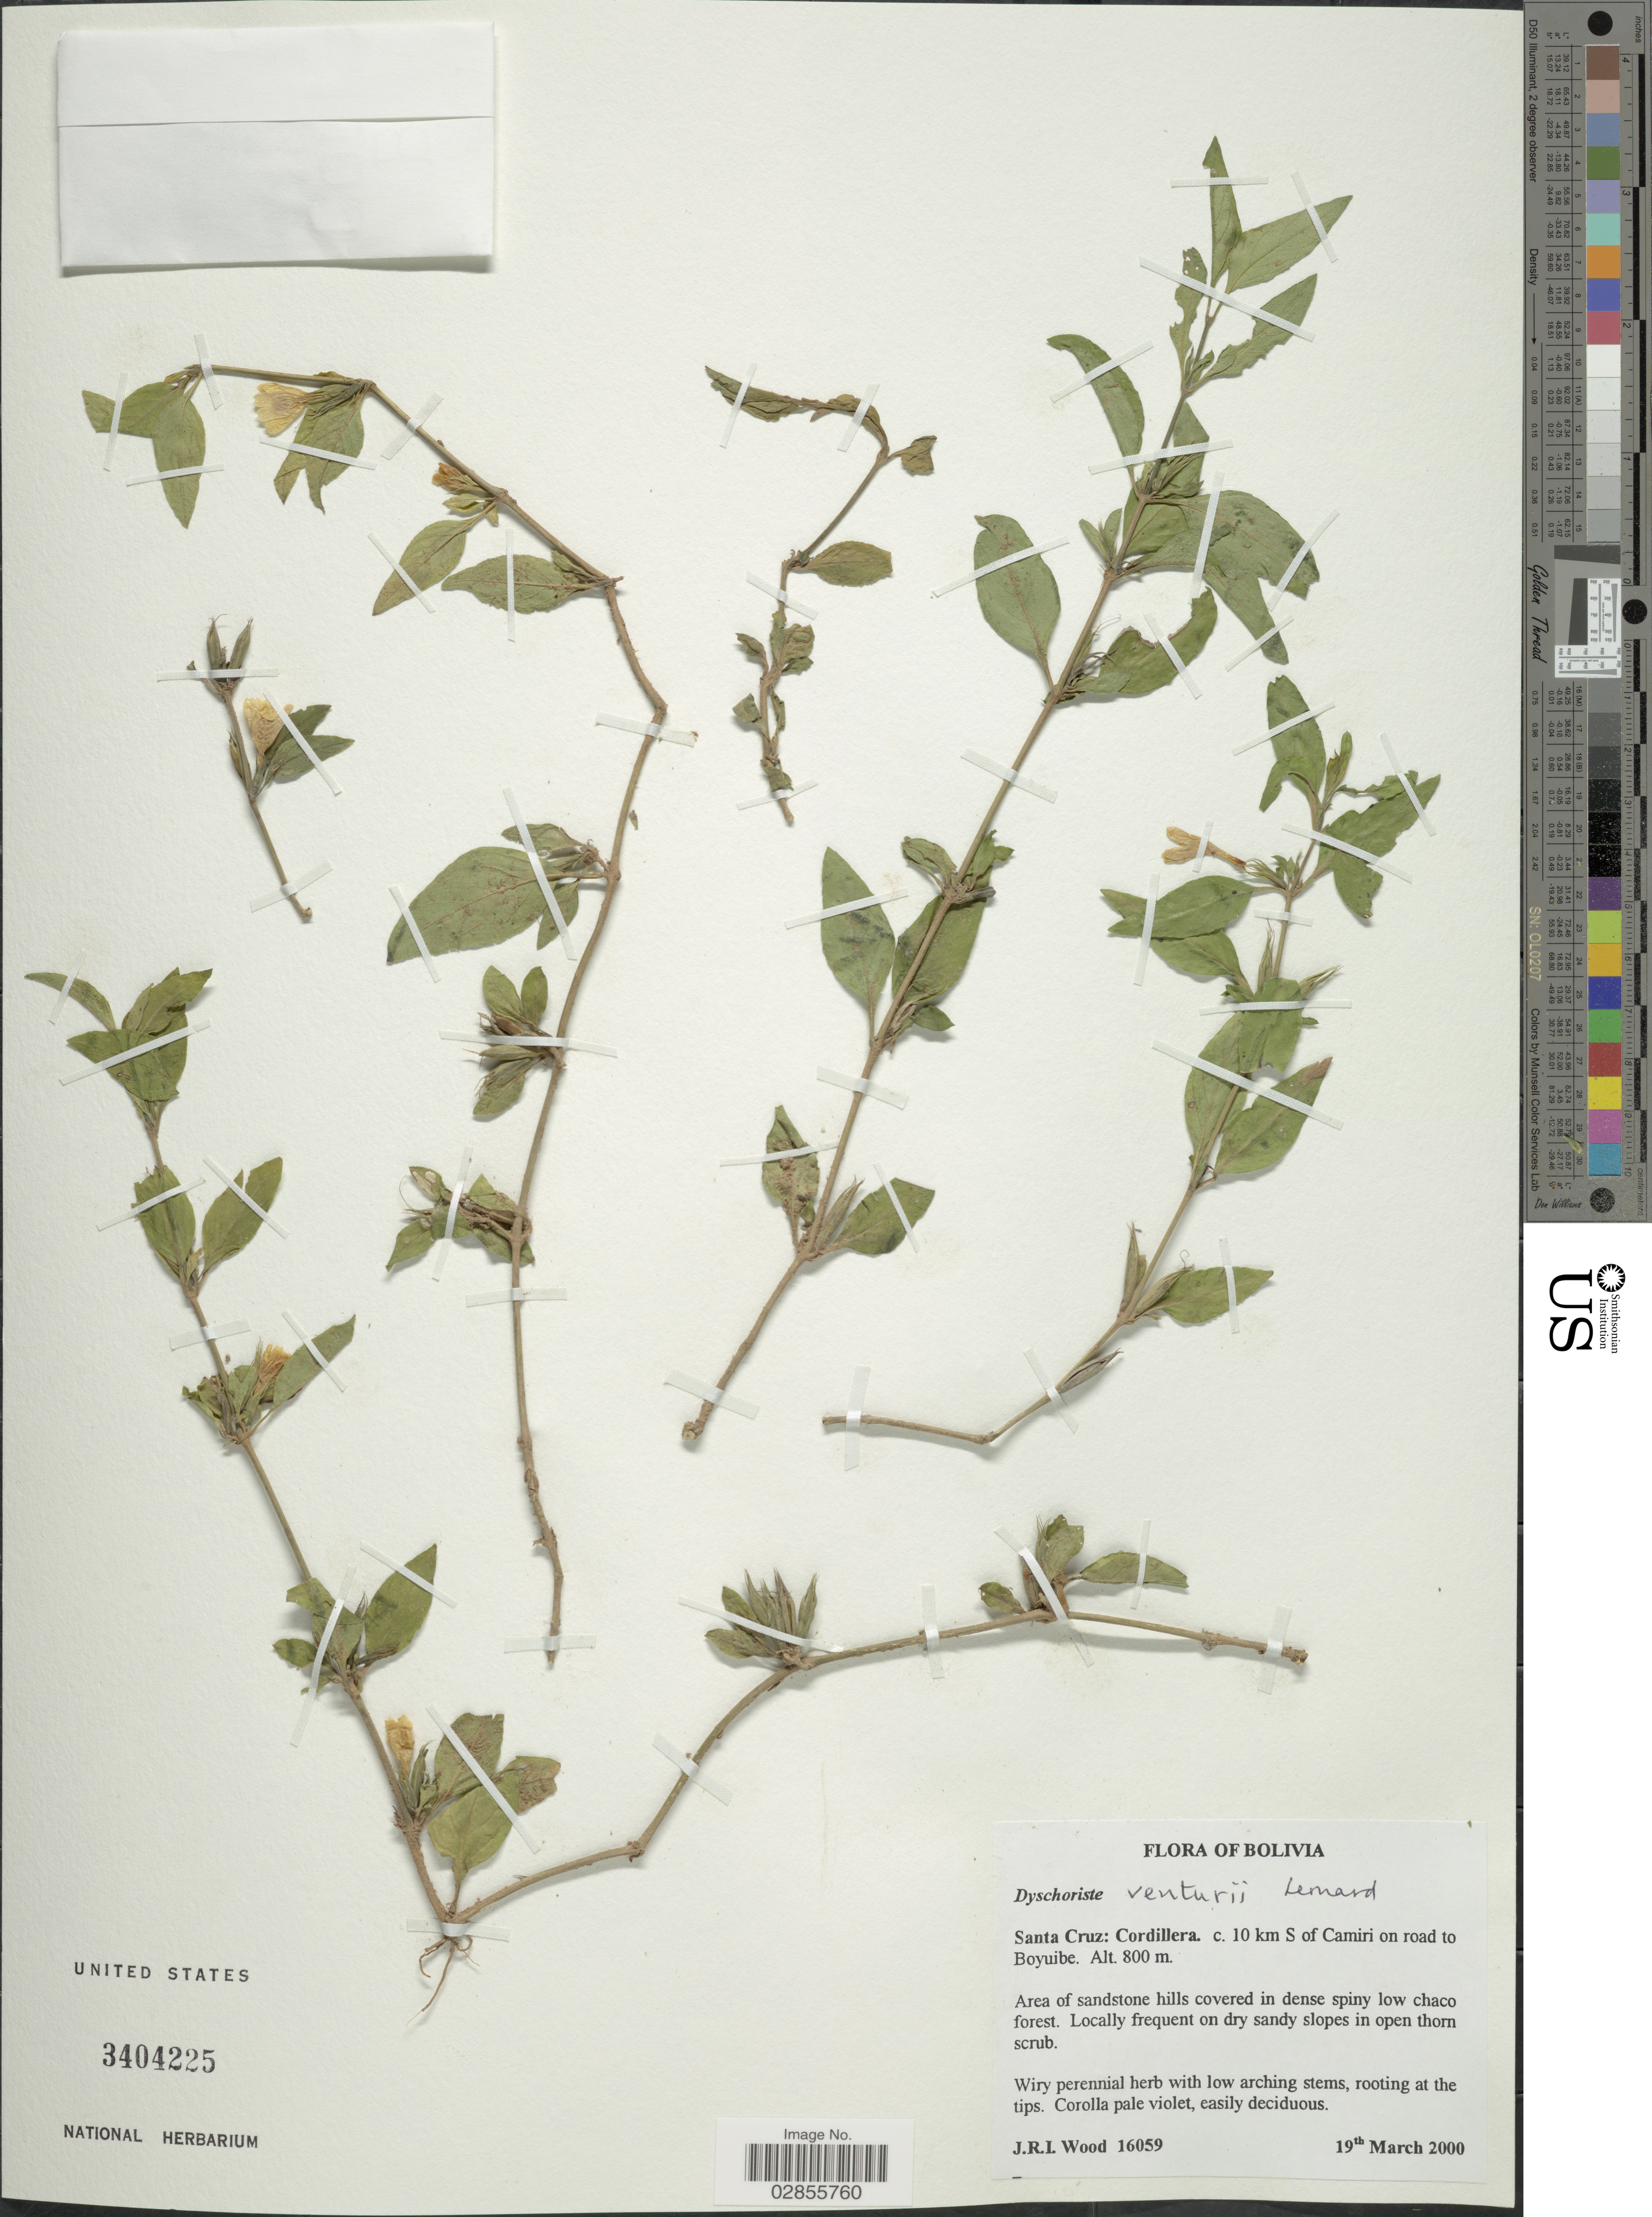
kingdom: Plantae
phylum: Tracheophyta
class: Magnoliopsida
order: Lamiales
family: Acanthaceae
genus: Dyschoriste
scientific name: Dyschoriste venturii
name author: Leonard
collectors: J. R. I. Wood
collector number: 16059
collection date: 2000-03-19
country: Bolivia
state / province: Santa Cruz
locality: Cordillera. C. 10 km S of Camiri on road to Boyuibe.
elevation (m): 800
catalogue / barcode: US 3404225